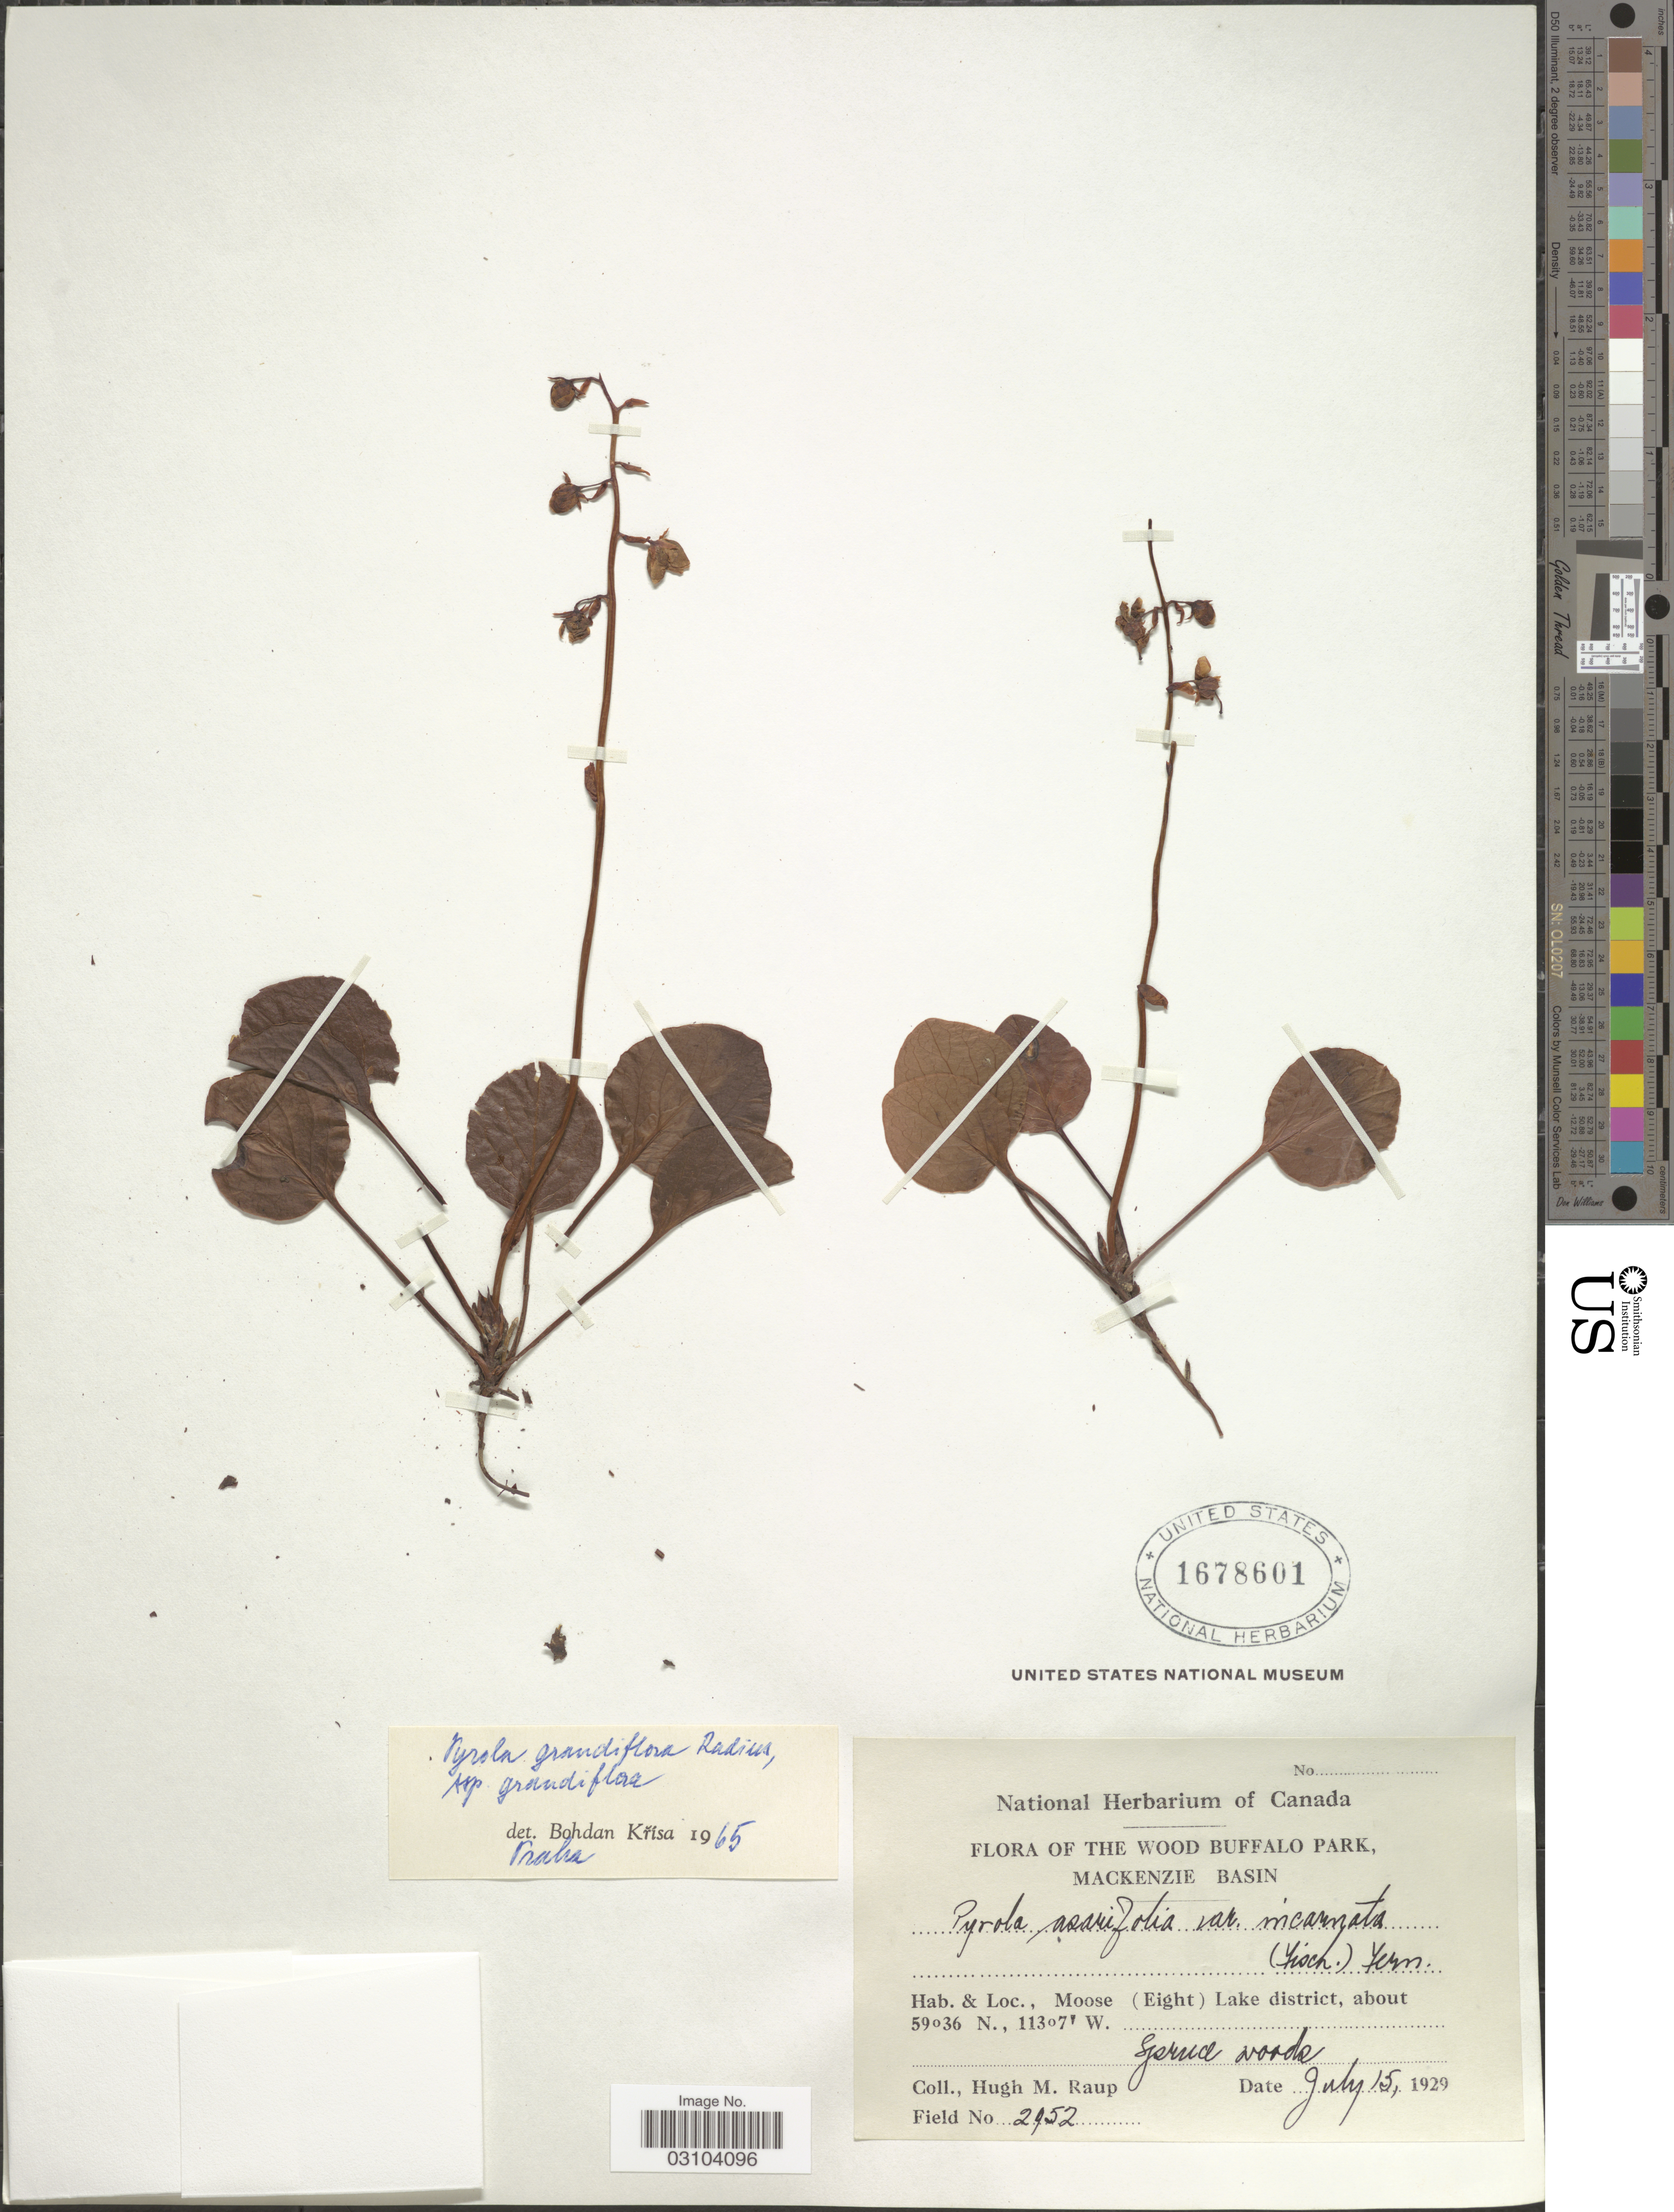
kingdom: Plantae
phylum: Tracheophyta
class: Magnoliopsida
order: Ericales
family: Ericaceae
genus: Pyrola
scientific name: Pyrola grandiflora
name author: Radius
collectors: H. Raup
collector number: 2952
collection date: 1929-07-15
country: Canada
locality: Wood Buffalo Park. Mackenzie Basin. Moose (Eight) Lake district.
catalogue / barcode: US 1678601